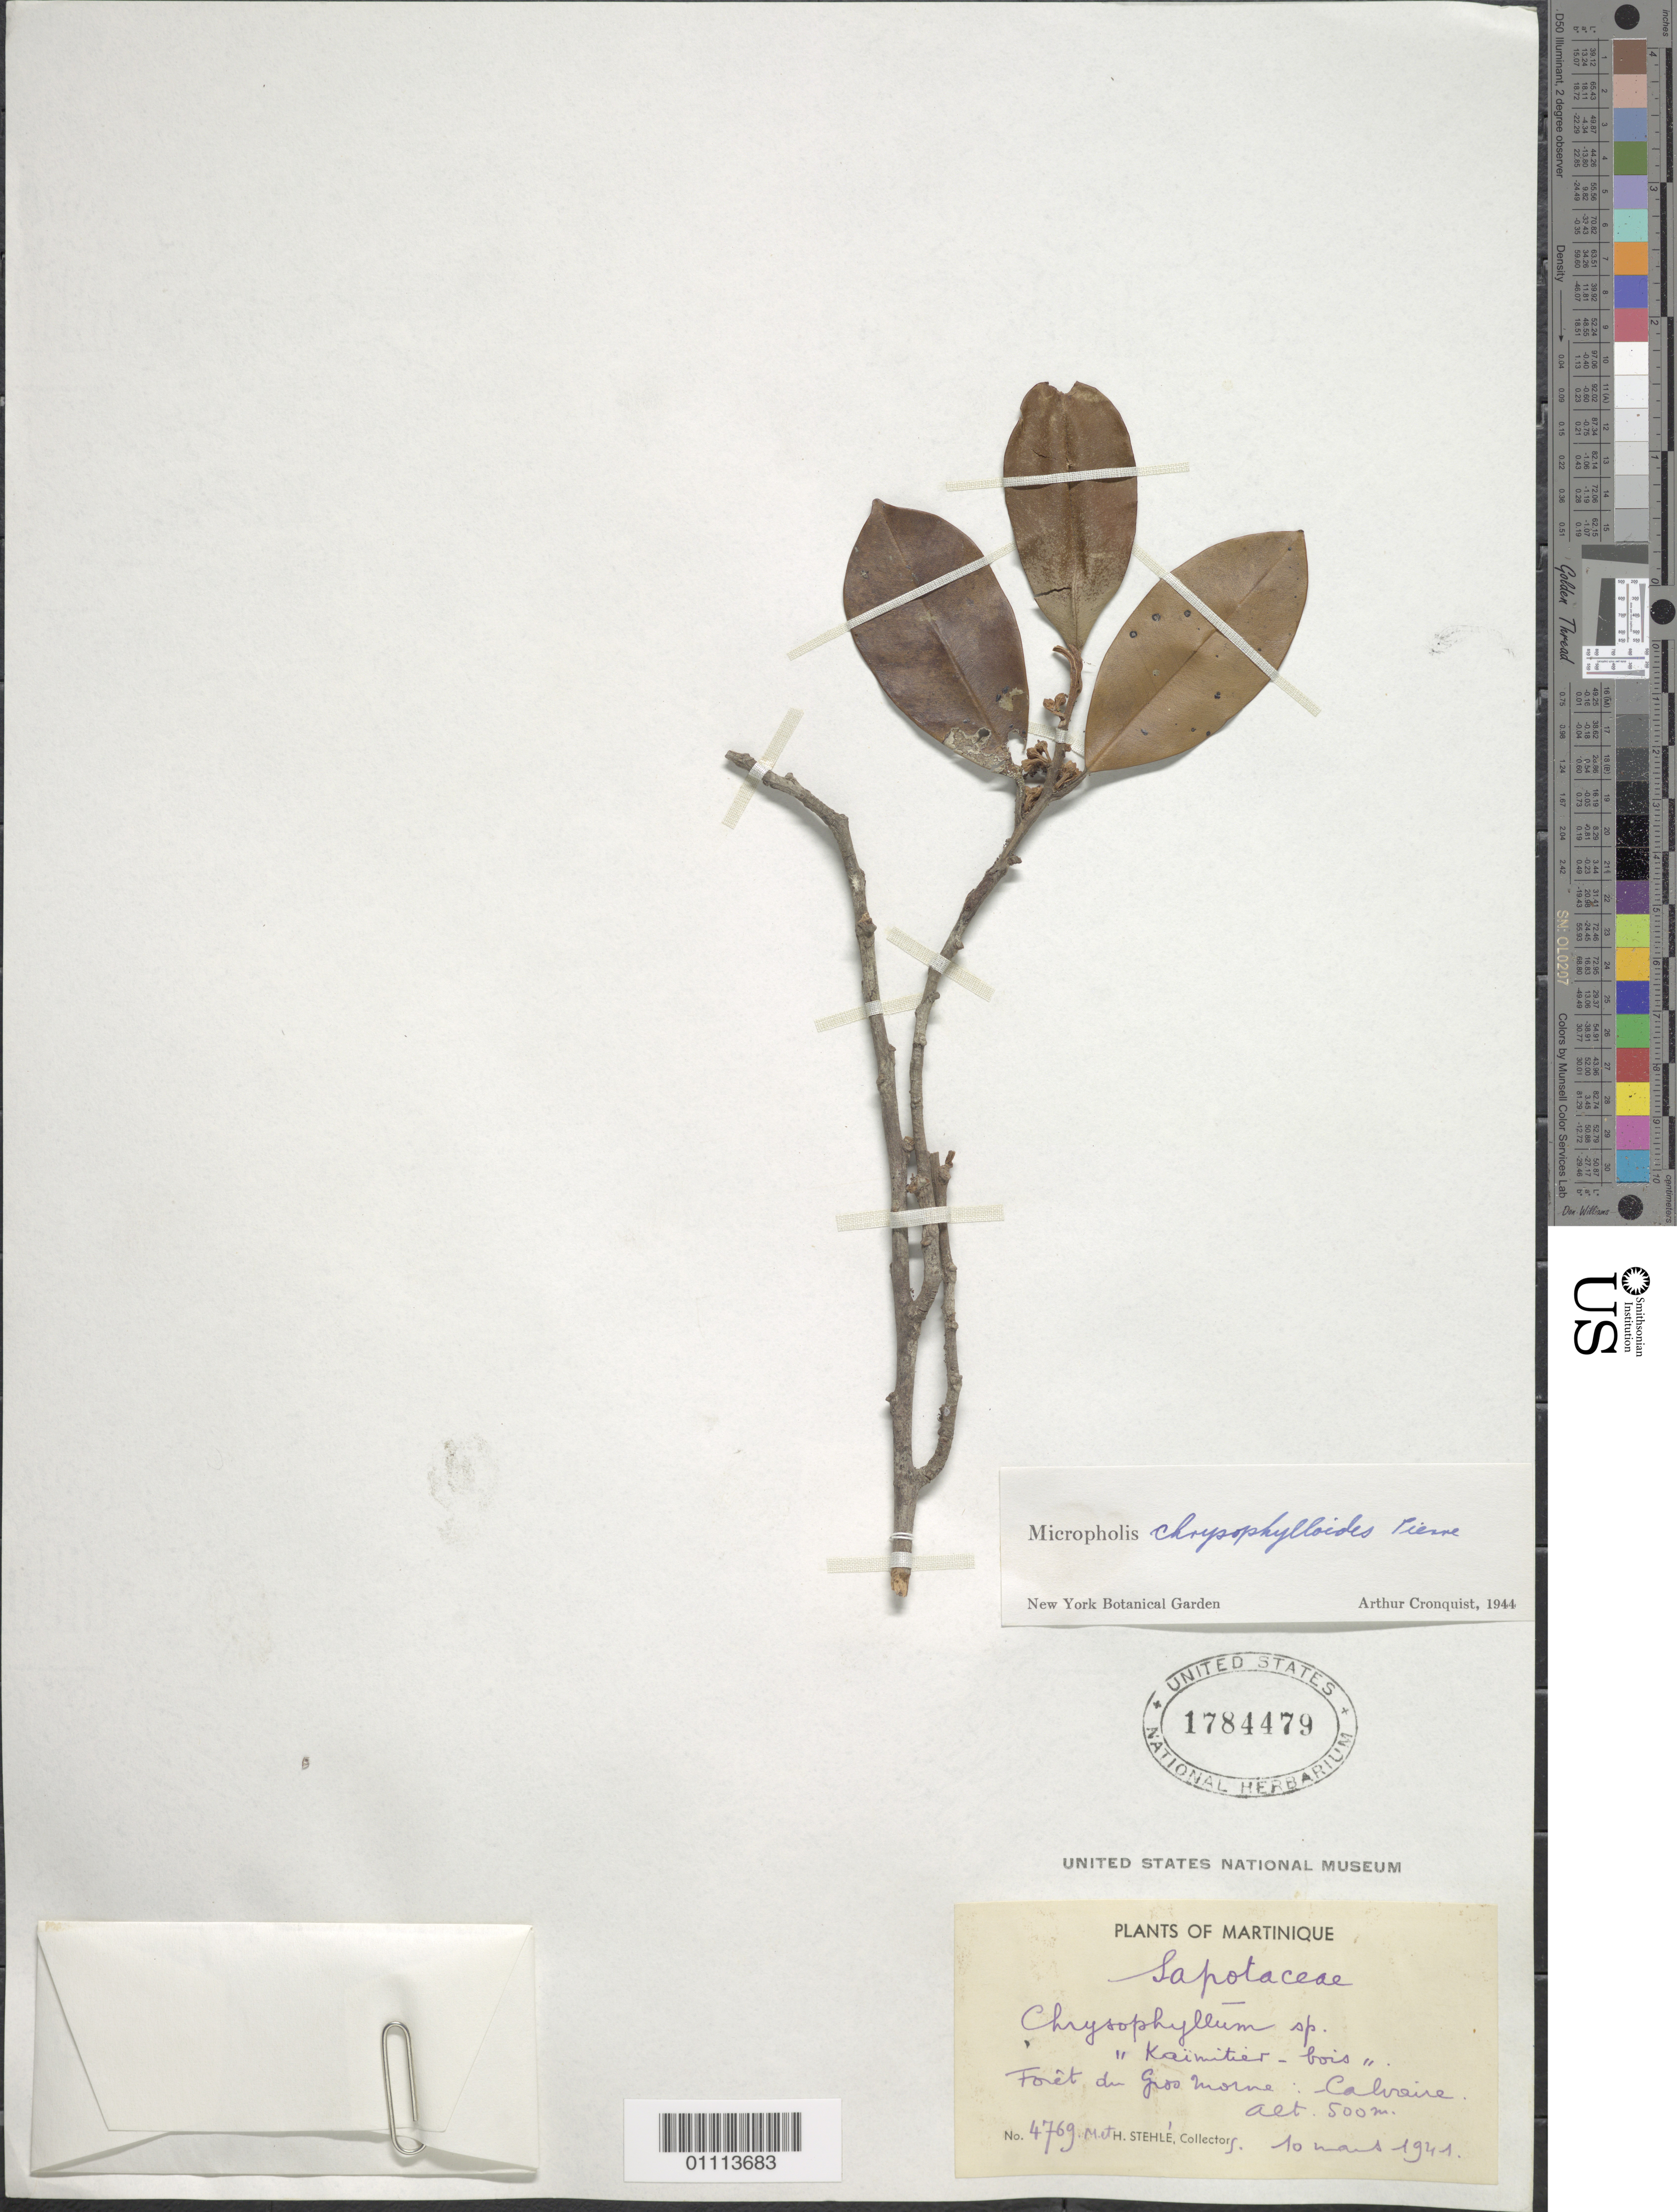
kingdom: Plantae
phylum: Tracheophyta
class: Magnoliopsida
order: Ericales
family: Sapotaceae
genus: Micropholis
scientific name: Micropholis guyanensis subsp. guyanensis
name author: (A. DC.) Pierre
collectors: M. Stehlé & H. Stehlé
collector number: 4769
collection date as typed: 10 Mar 1941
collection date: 1941-03-10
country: Martinique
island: Martinique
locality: Foret du Guo Morne. Calvreire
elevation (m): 500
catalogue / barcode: US 1784479